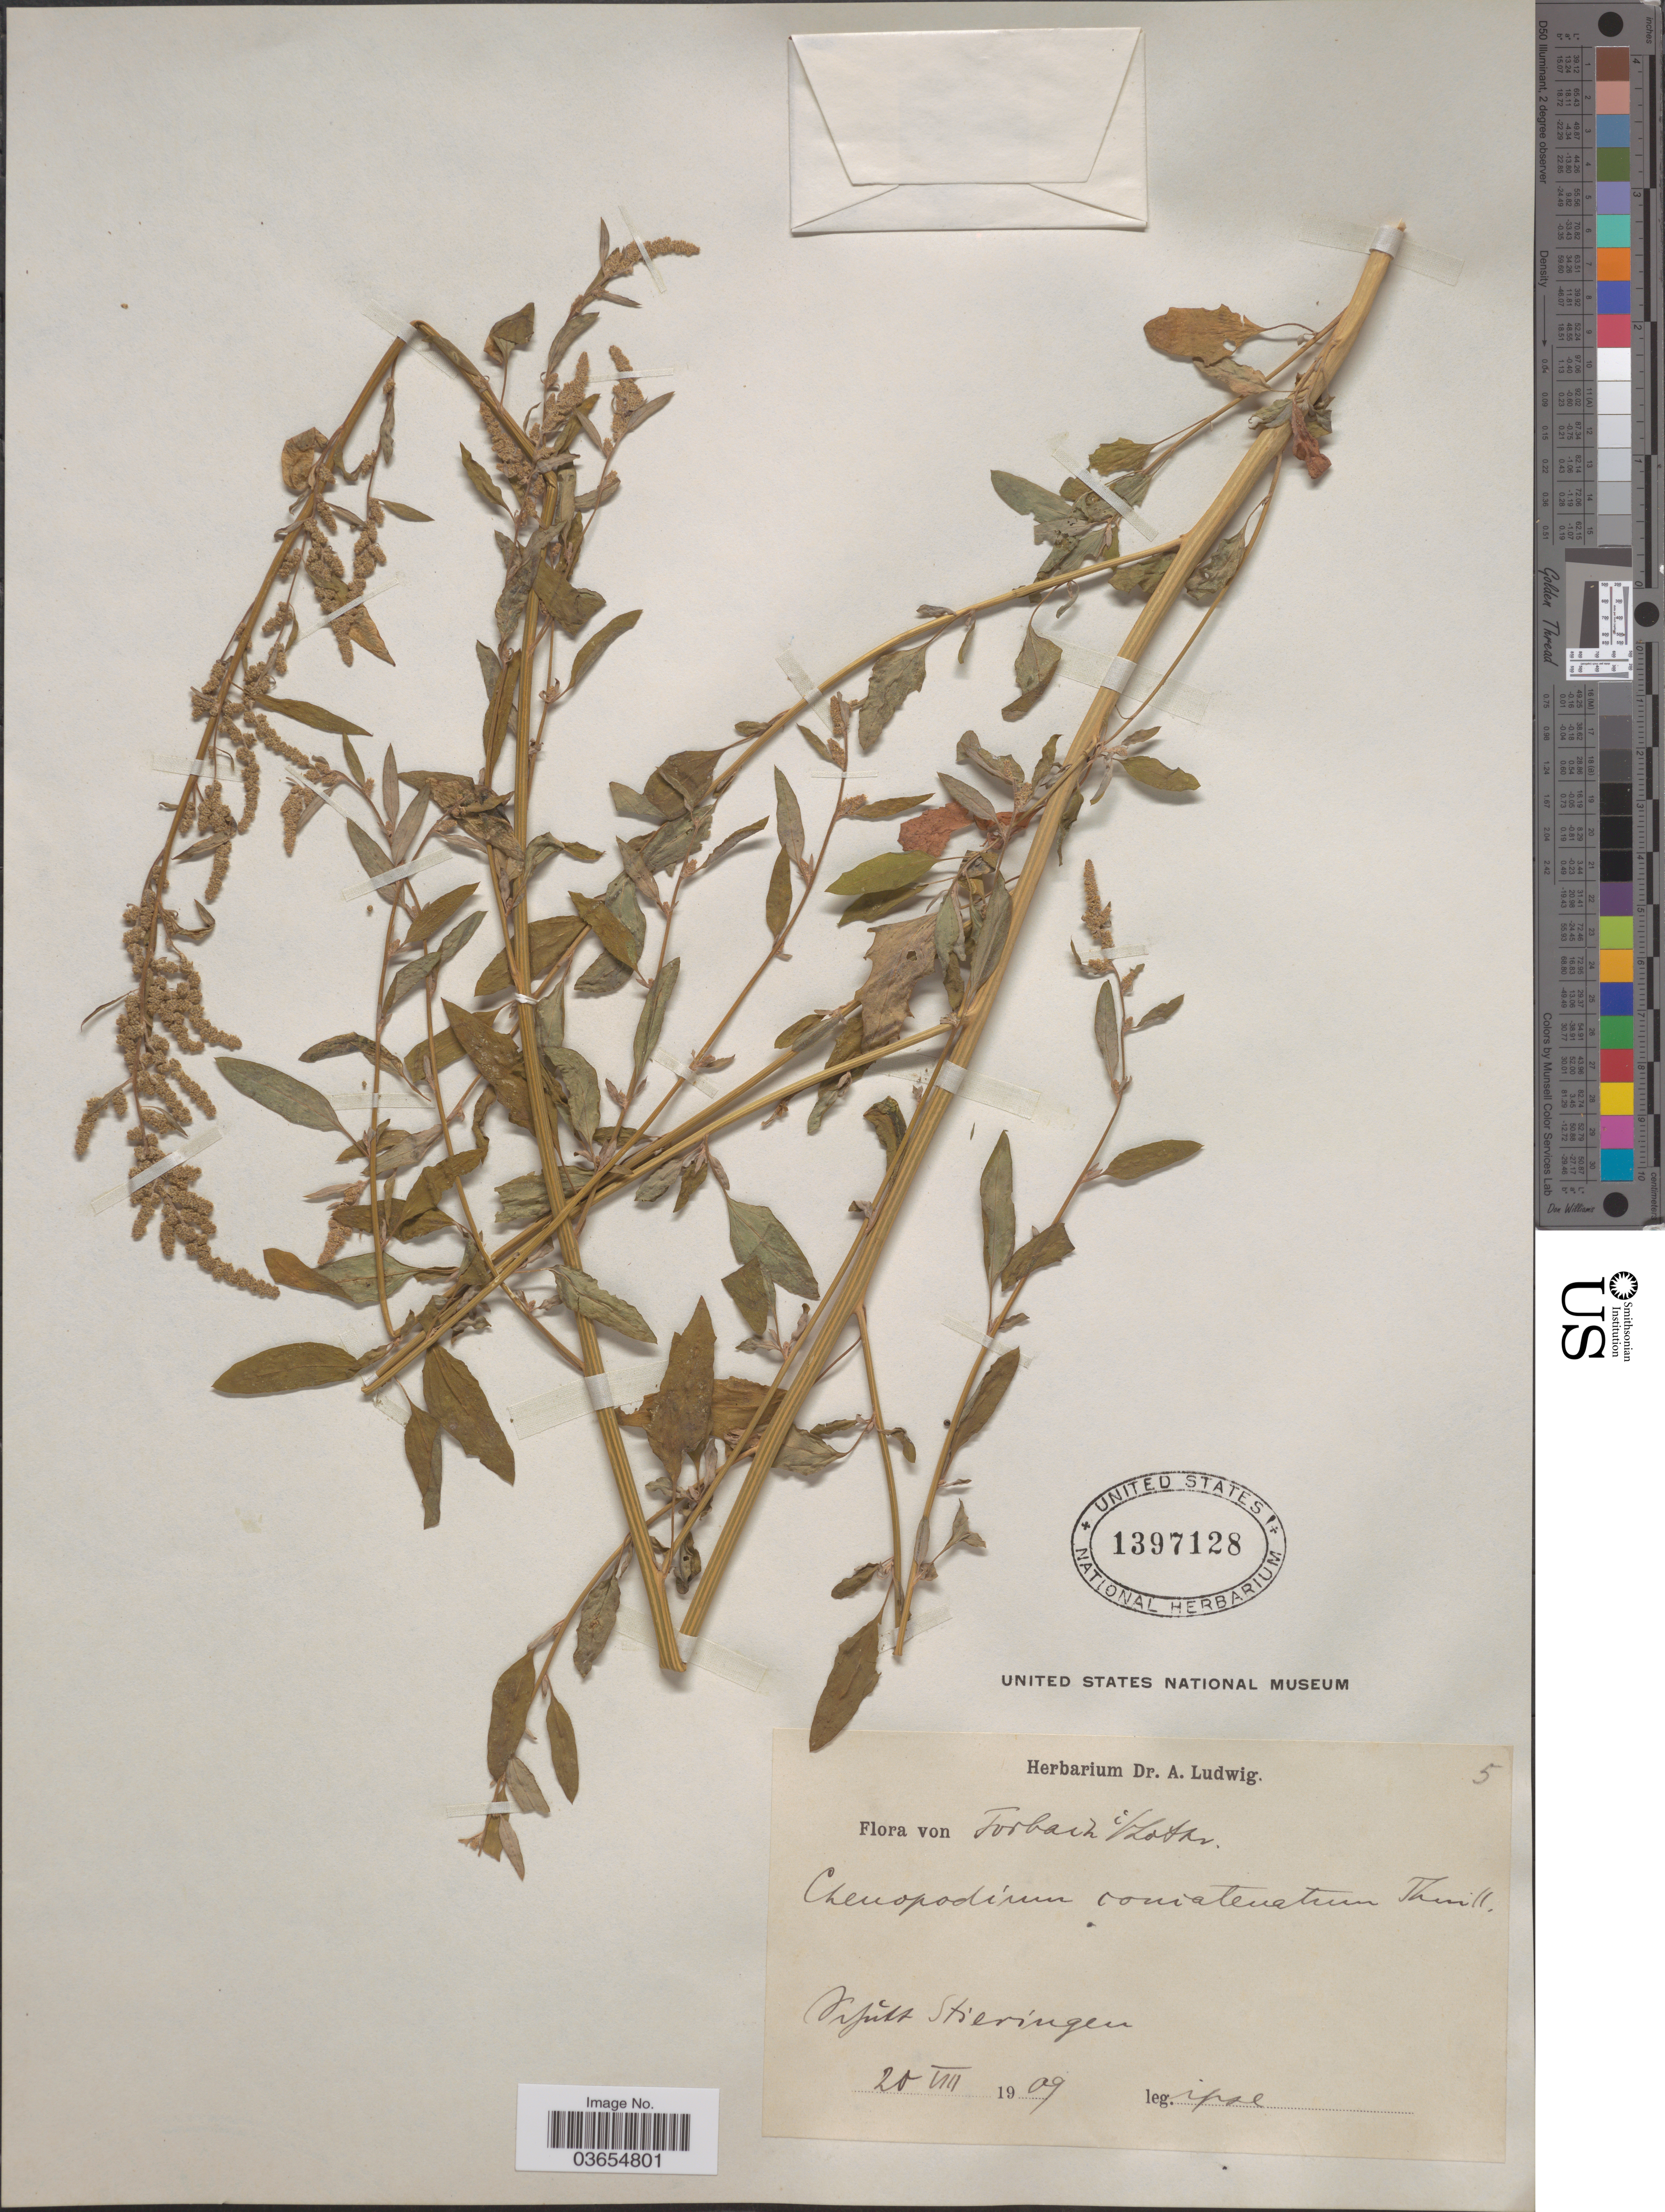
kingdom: Plantae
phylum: Tracheophyta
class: Magnoliopsida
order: Caryophyllales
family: Amaranthaceae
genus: Chenopodium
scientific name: Chenopodium concatenatum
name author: Thuill.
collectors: A. Ludwig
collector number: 5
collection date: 1909-08-20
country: Germany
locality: Forbach i/Lothr. Vipitt [interpreted] Stieringen.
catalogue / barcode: US 1397128